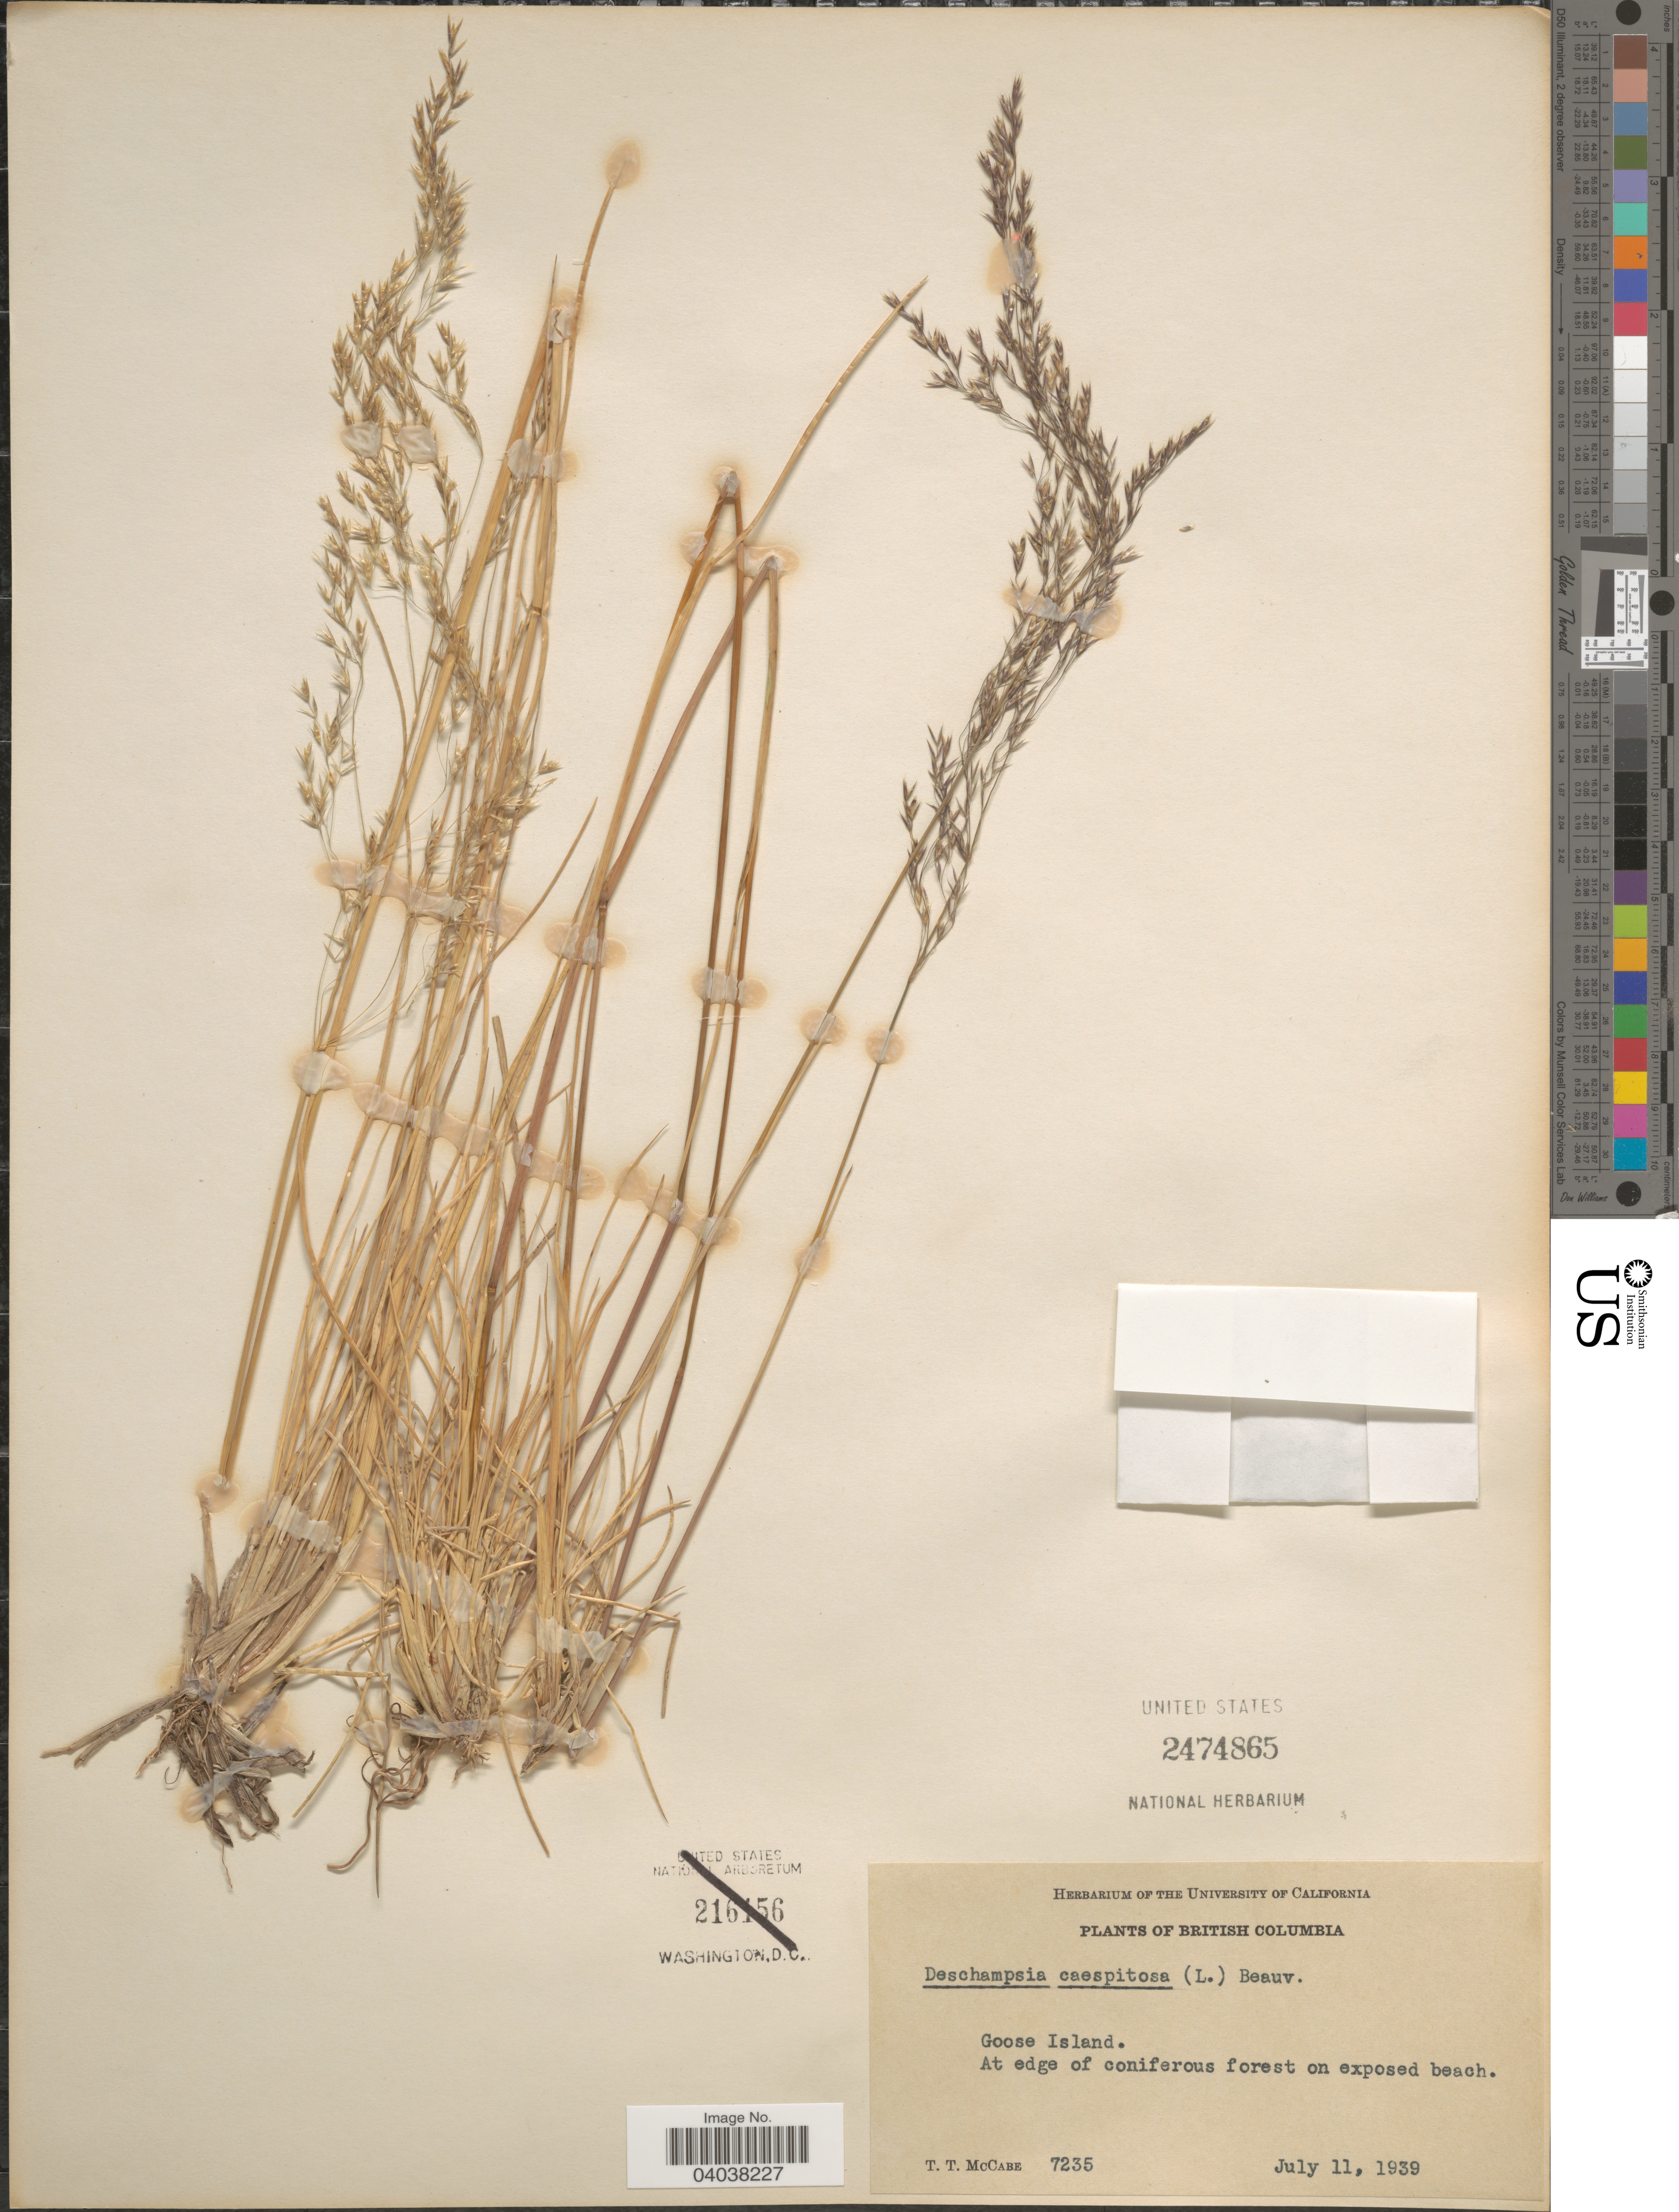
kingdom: Plantae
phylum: Tracheophyta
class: Liliopsida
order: Poales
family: Poaceae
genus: Deschampsia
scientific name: Deschampsia cespitosa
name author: (L.) P. Beauv.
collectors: T. McCabe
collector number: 7235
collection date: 1939-07-11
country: Canada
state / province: British Columbia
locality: Goose Island.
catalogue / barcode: US 2474865